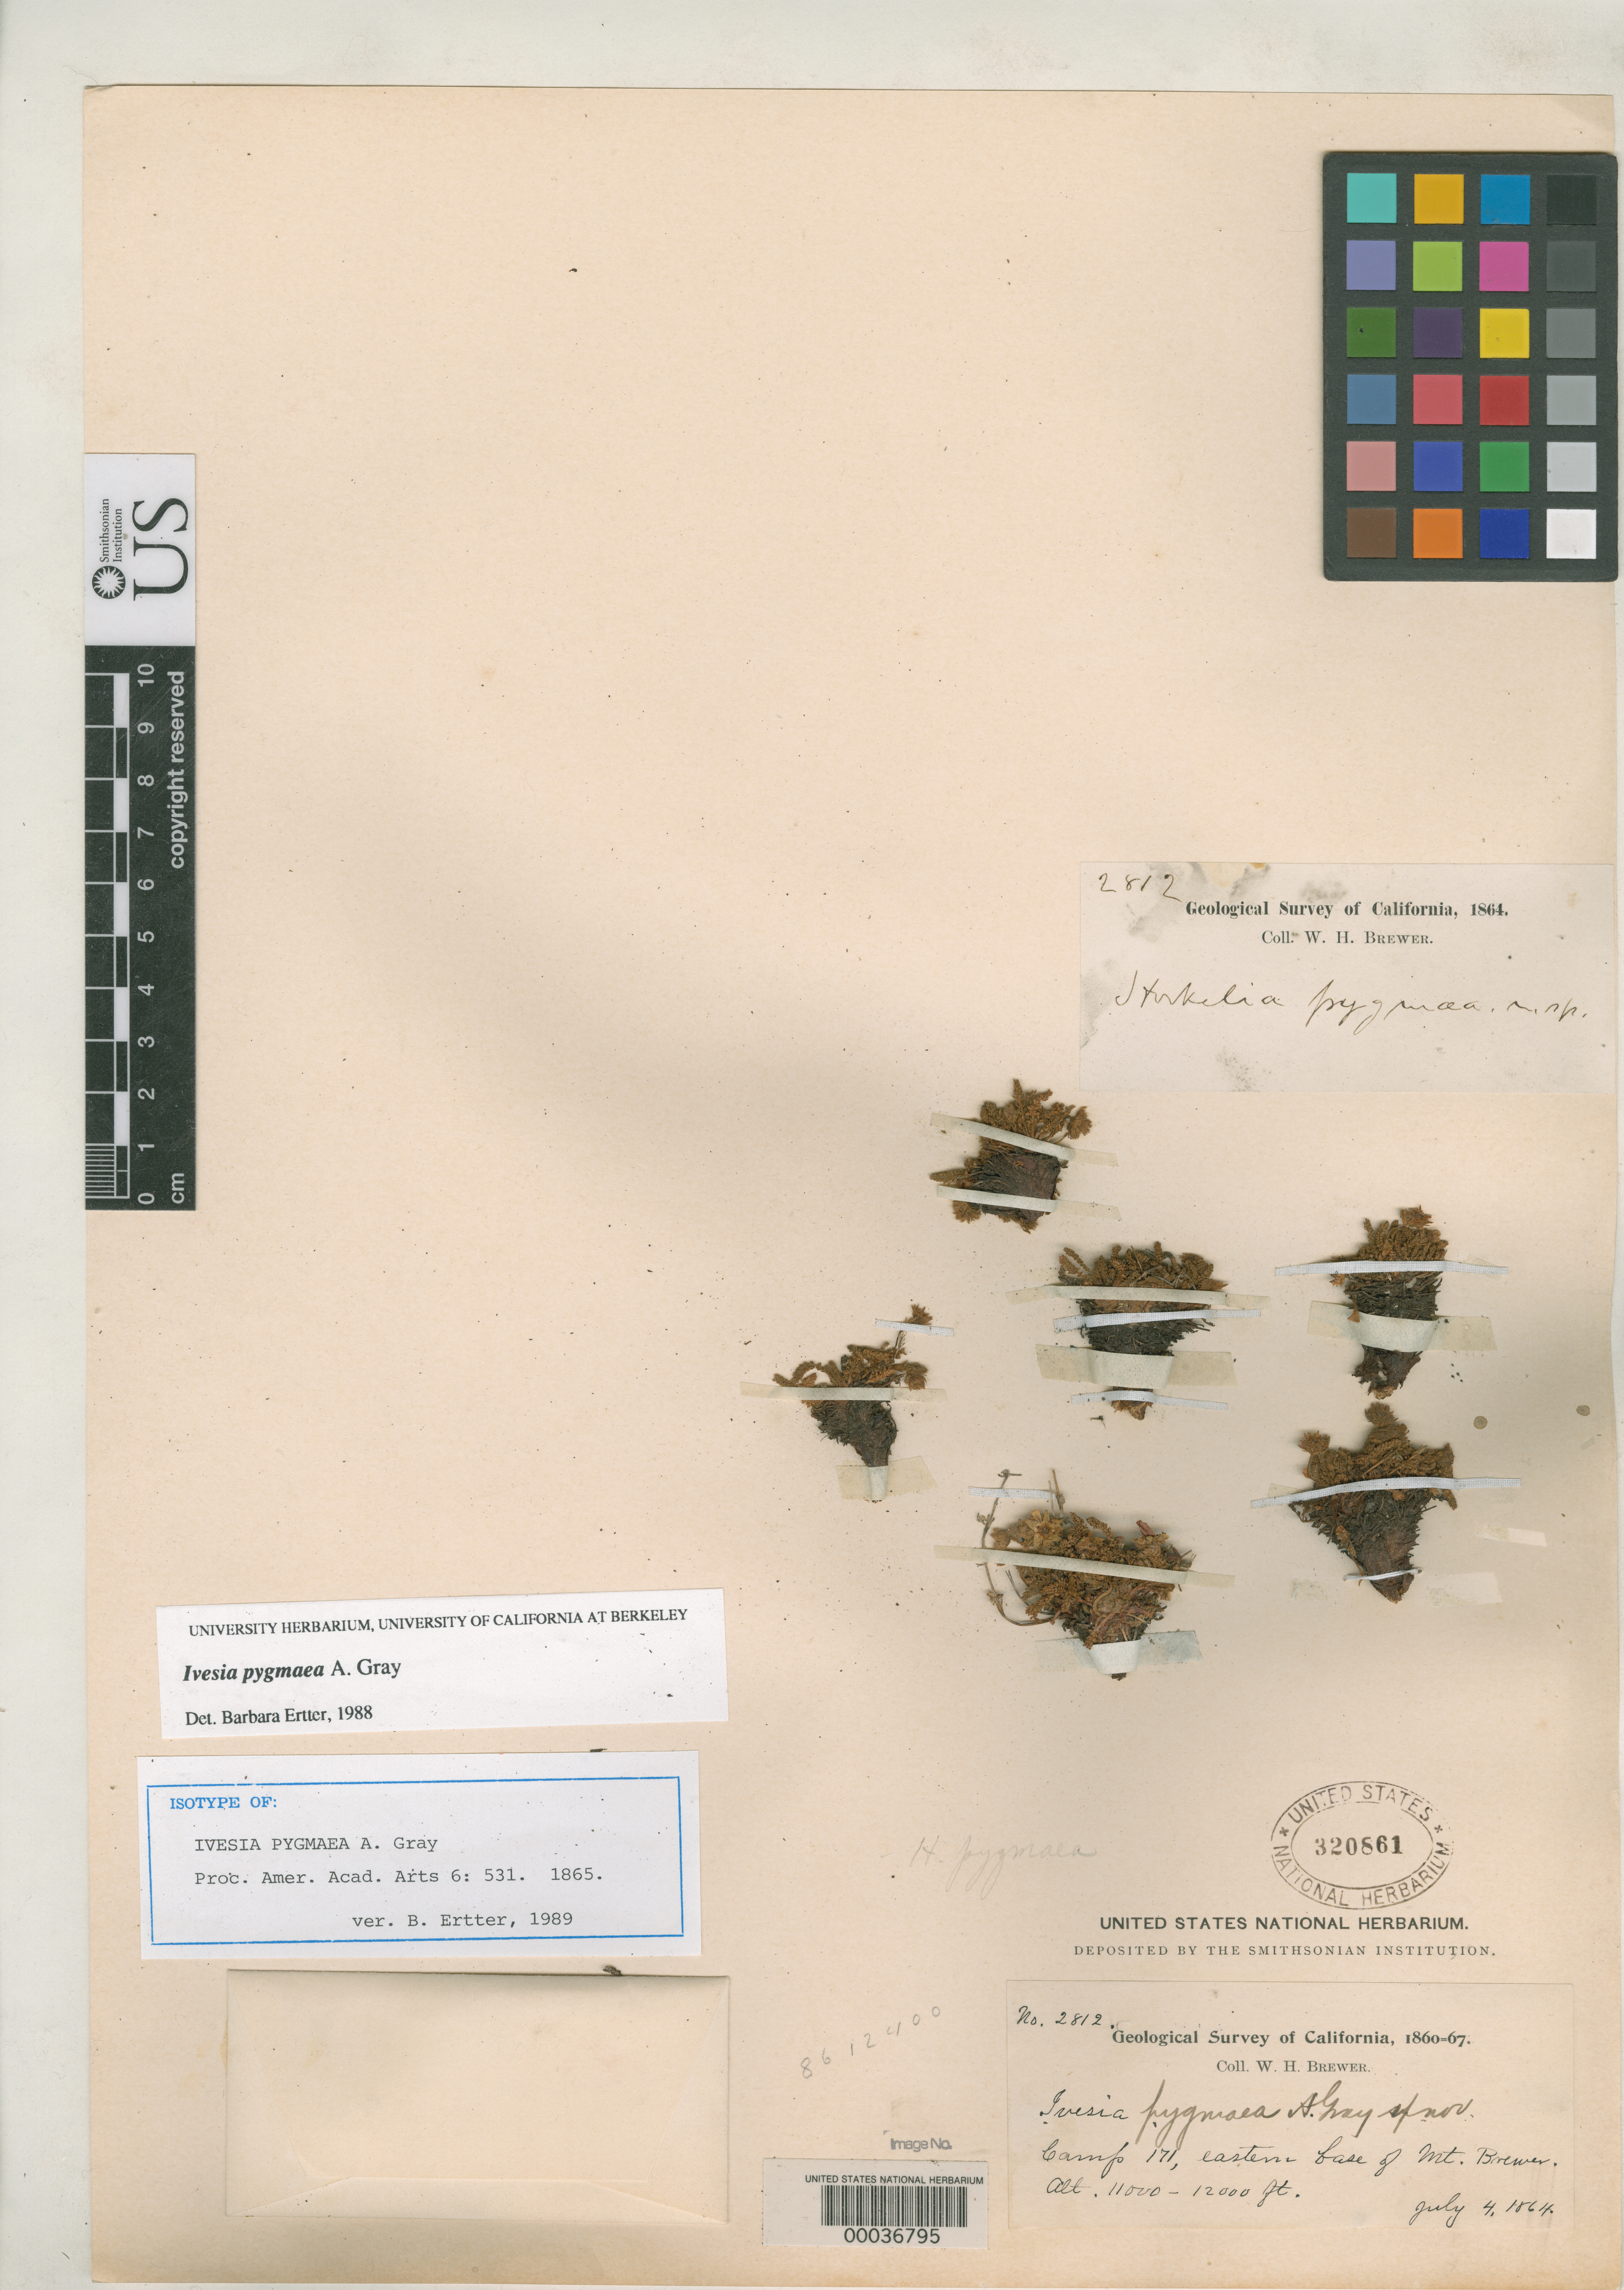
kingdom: Plantae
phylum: Tracheophyta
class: Magnoliopsida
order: Rosales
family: Rosaceae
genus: Ivesia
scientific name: Ivesia pygmaea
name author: A. Gray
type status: Isotype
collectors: W. H. Brewer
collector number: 2812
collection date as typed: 04 Jul 1864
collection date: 1864-07-04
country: United States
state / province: California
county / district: Fresno / Tulare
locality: Camp 171, eastern base of Mt. Brewer.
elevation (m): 3353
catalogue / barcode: US 320861